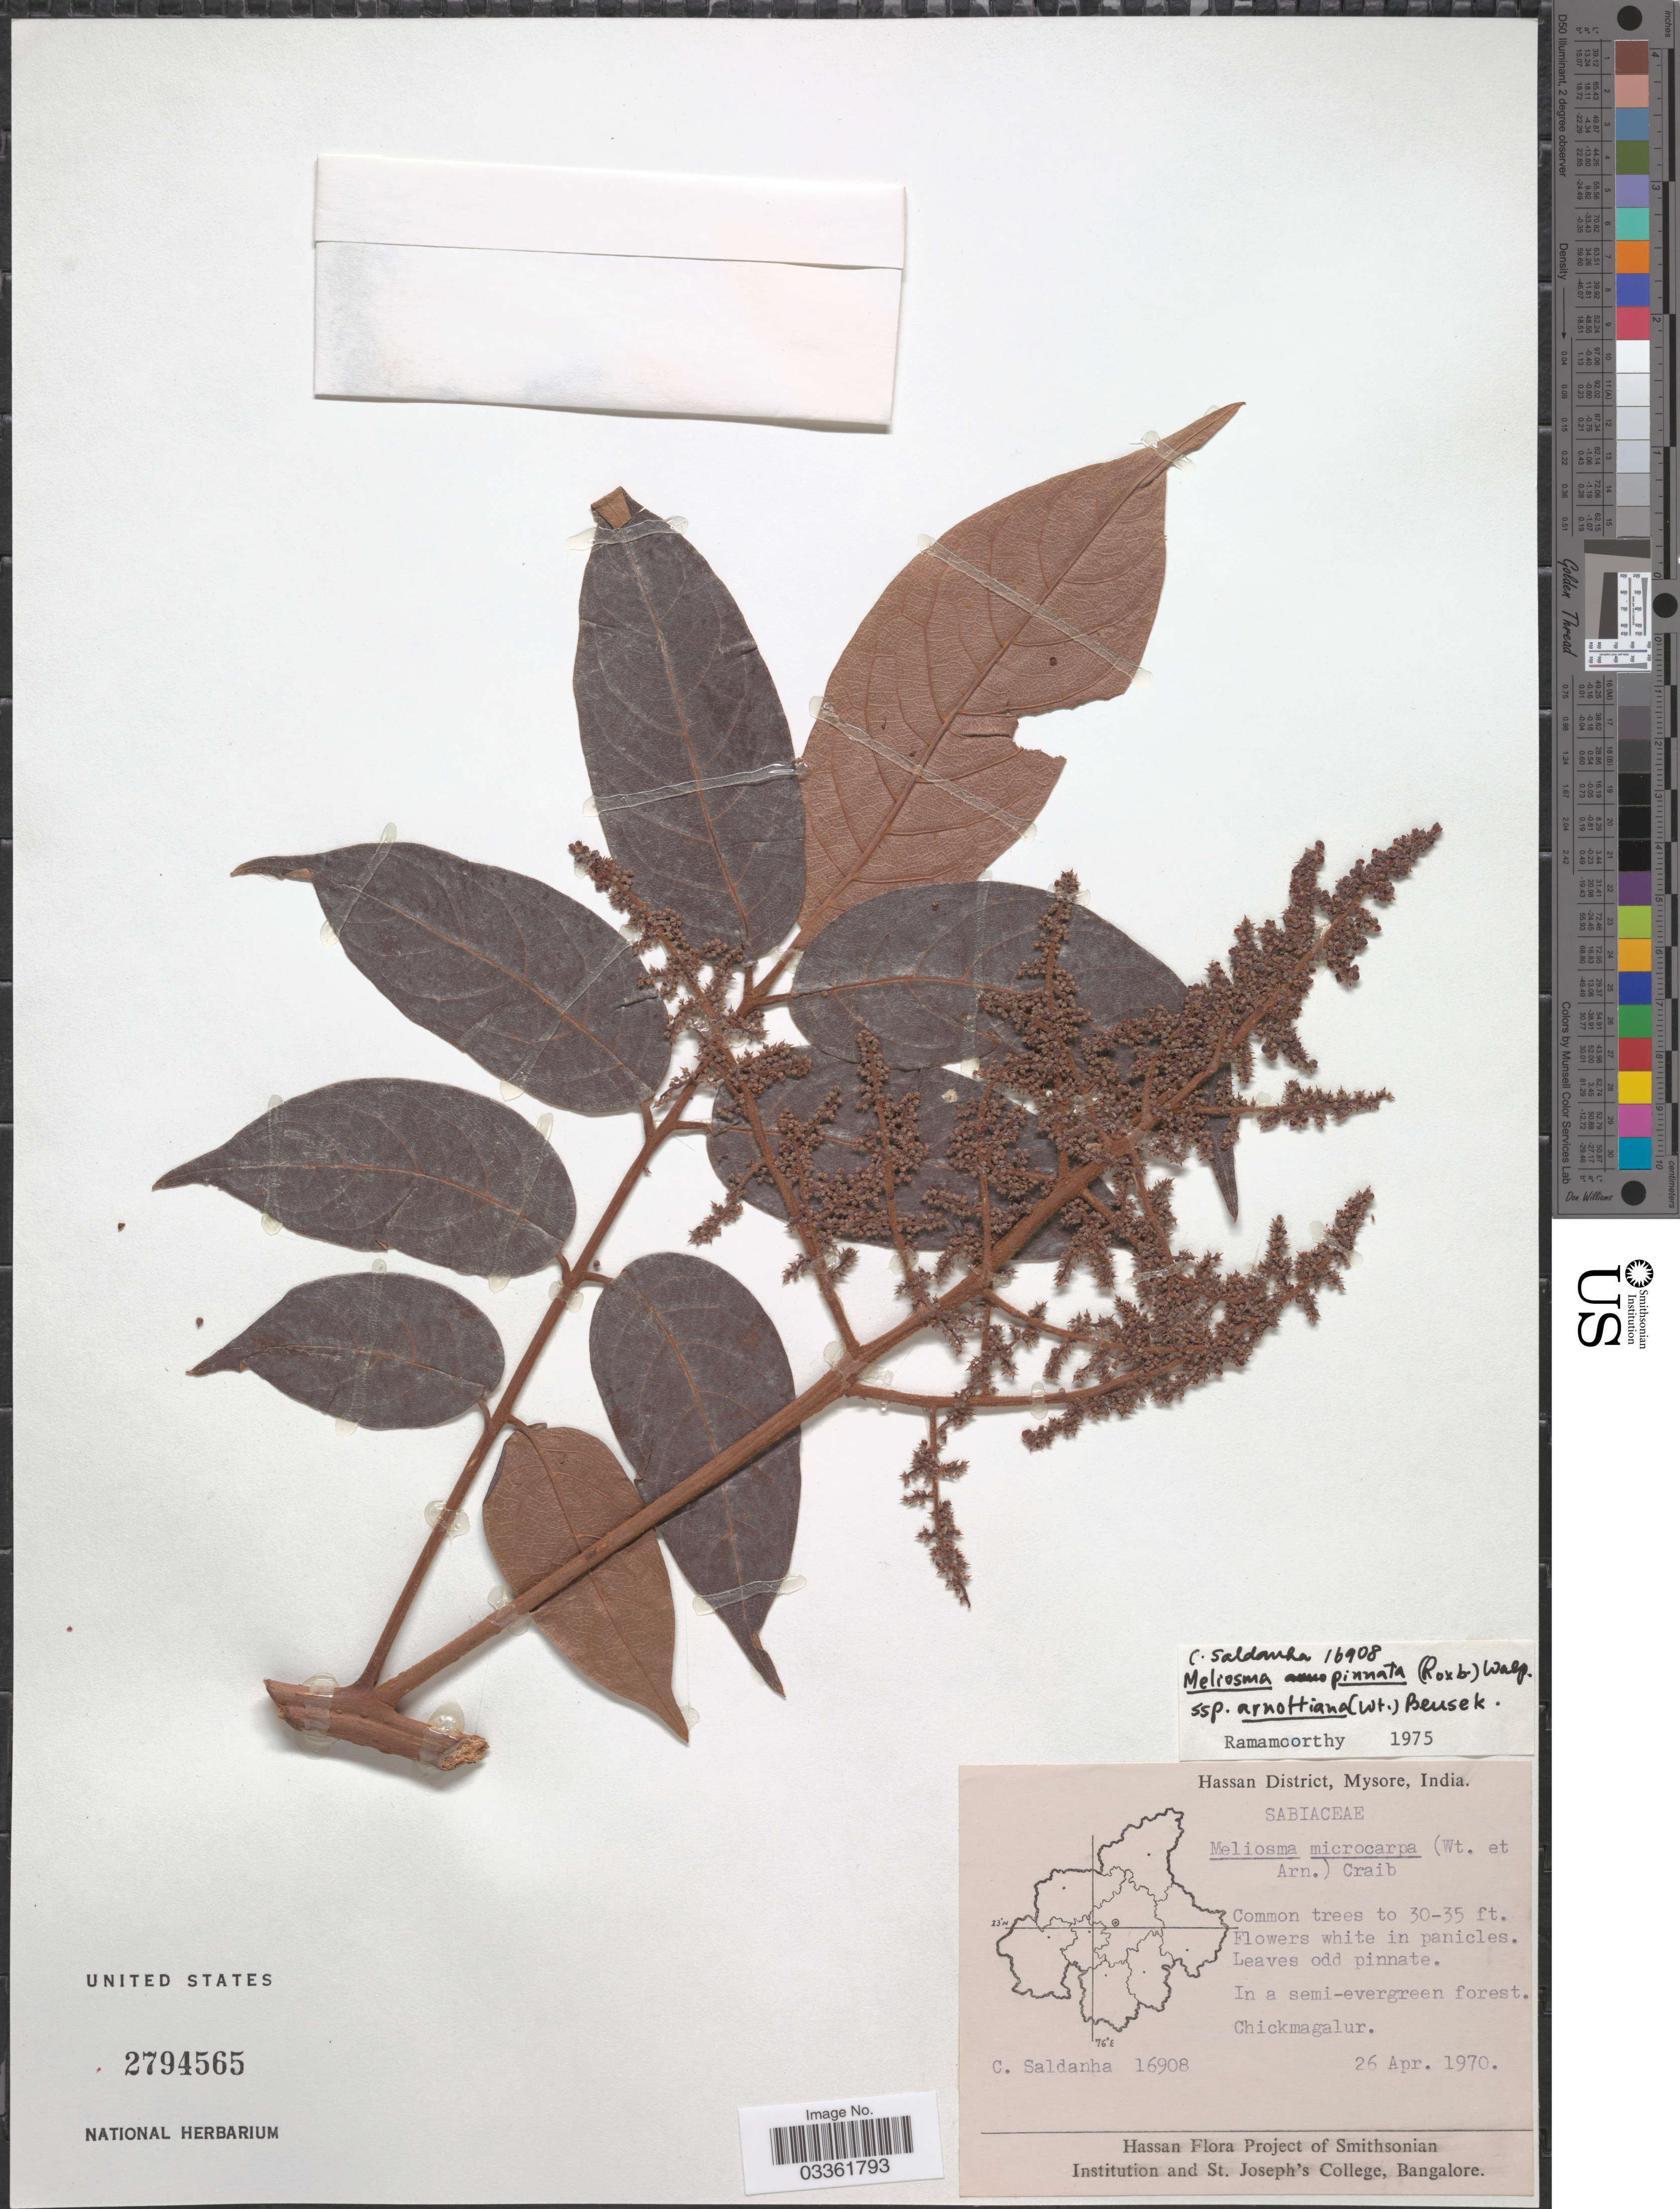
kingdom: Plantae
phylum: Tracheophyta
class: Magnoliopsida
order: Proteales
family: Sabiaceae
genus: Meliosma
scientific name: Meliosma pinnata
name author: Maxim.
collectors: C. Saldanha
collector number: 16908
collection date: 1970-04-26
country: India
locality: Hassan District, Mysore, Chickmagalur.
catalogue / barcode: US 2794565